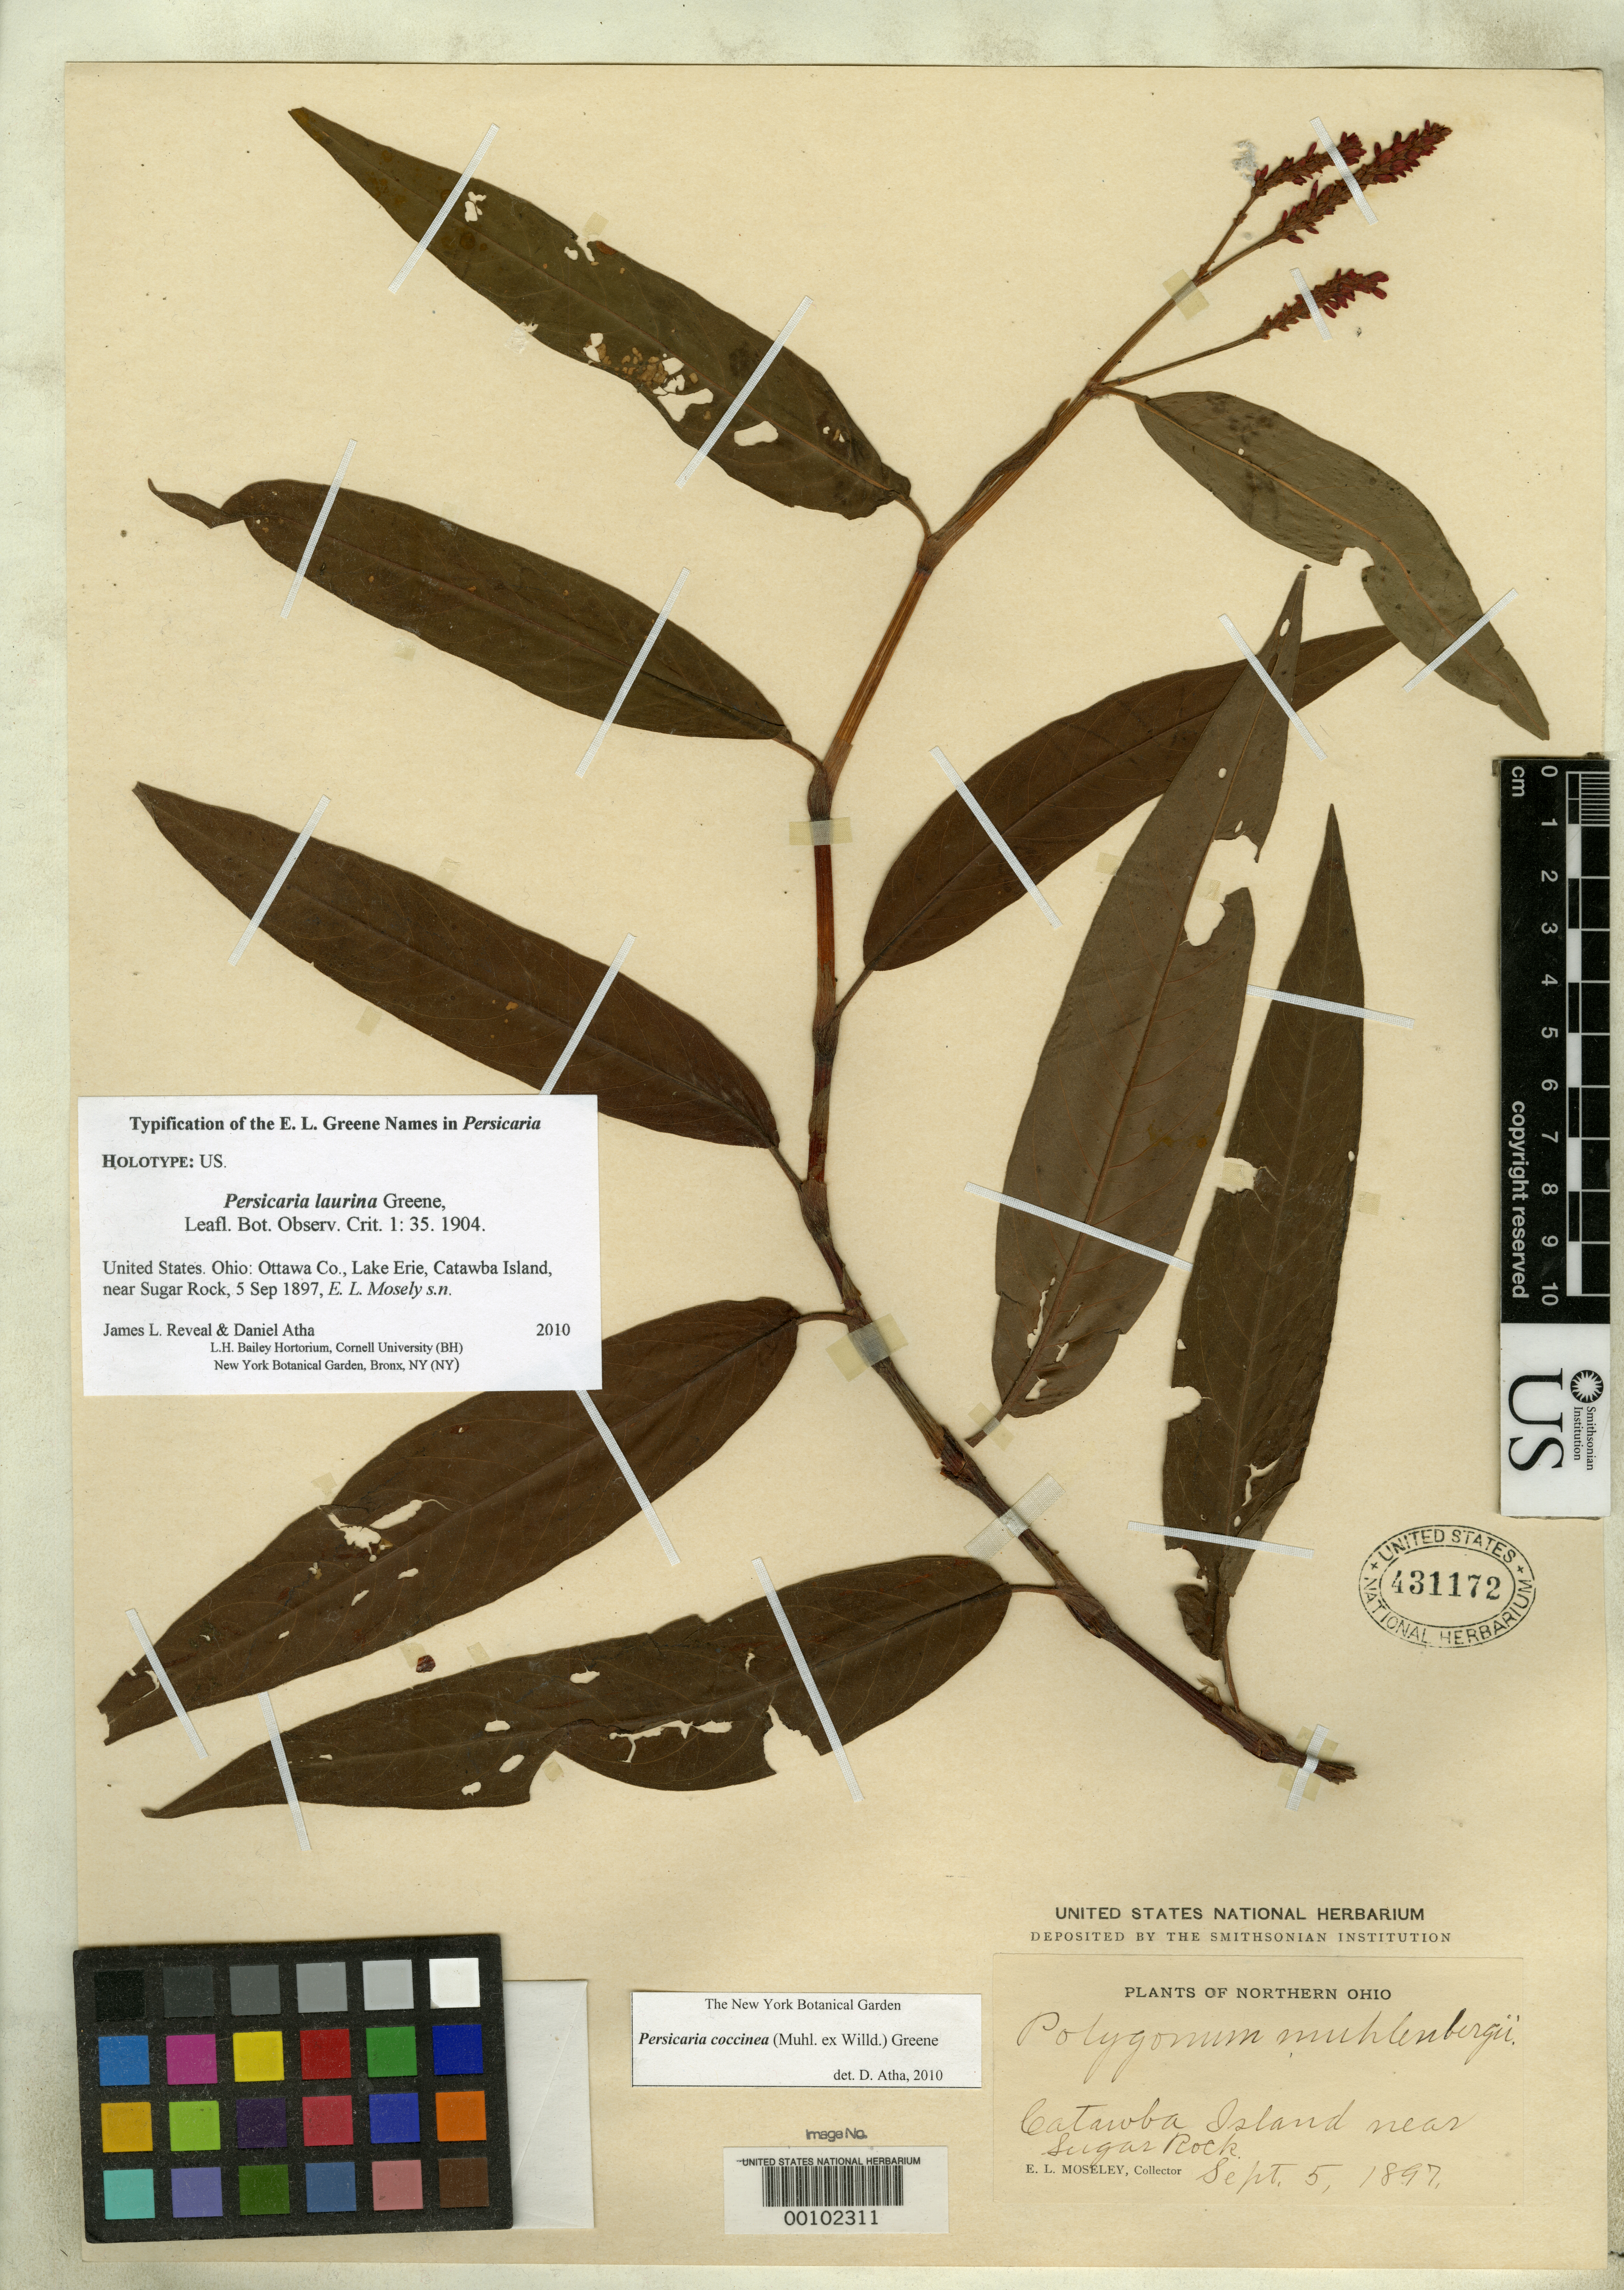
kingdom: Plantae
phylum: Tracheophyta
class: Magnoliopsida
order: Caryophyllales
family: Polygonaceae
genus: Persicaria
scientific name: Persicaria laurina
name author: Greene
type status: Holotype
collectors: E. Moseley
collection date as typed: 05 Sep 1897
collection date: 1897-09-05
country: United States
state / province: Ohio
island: Catawba Island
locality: Island in Lake Erie.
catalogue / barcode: US 431172